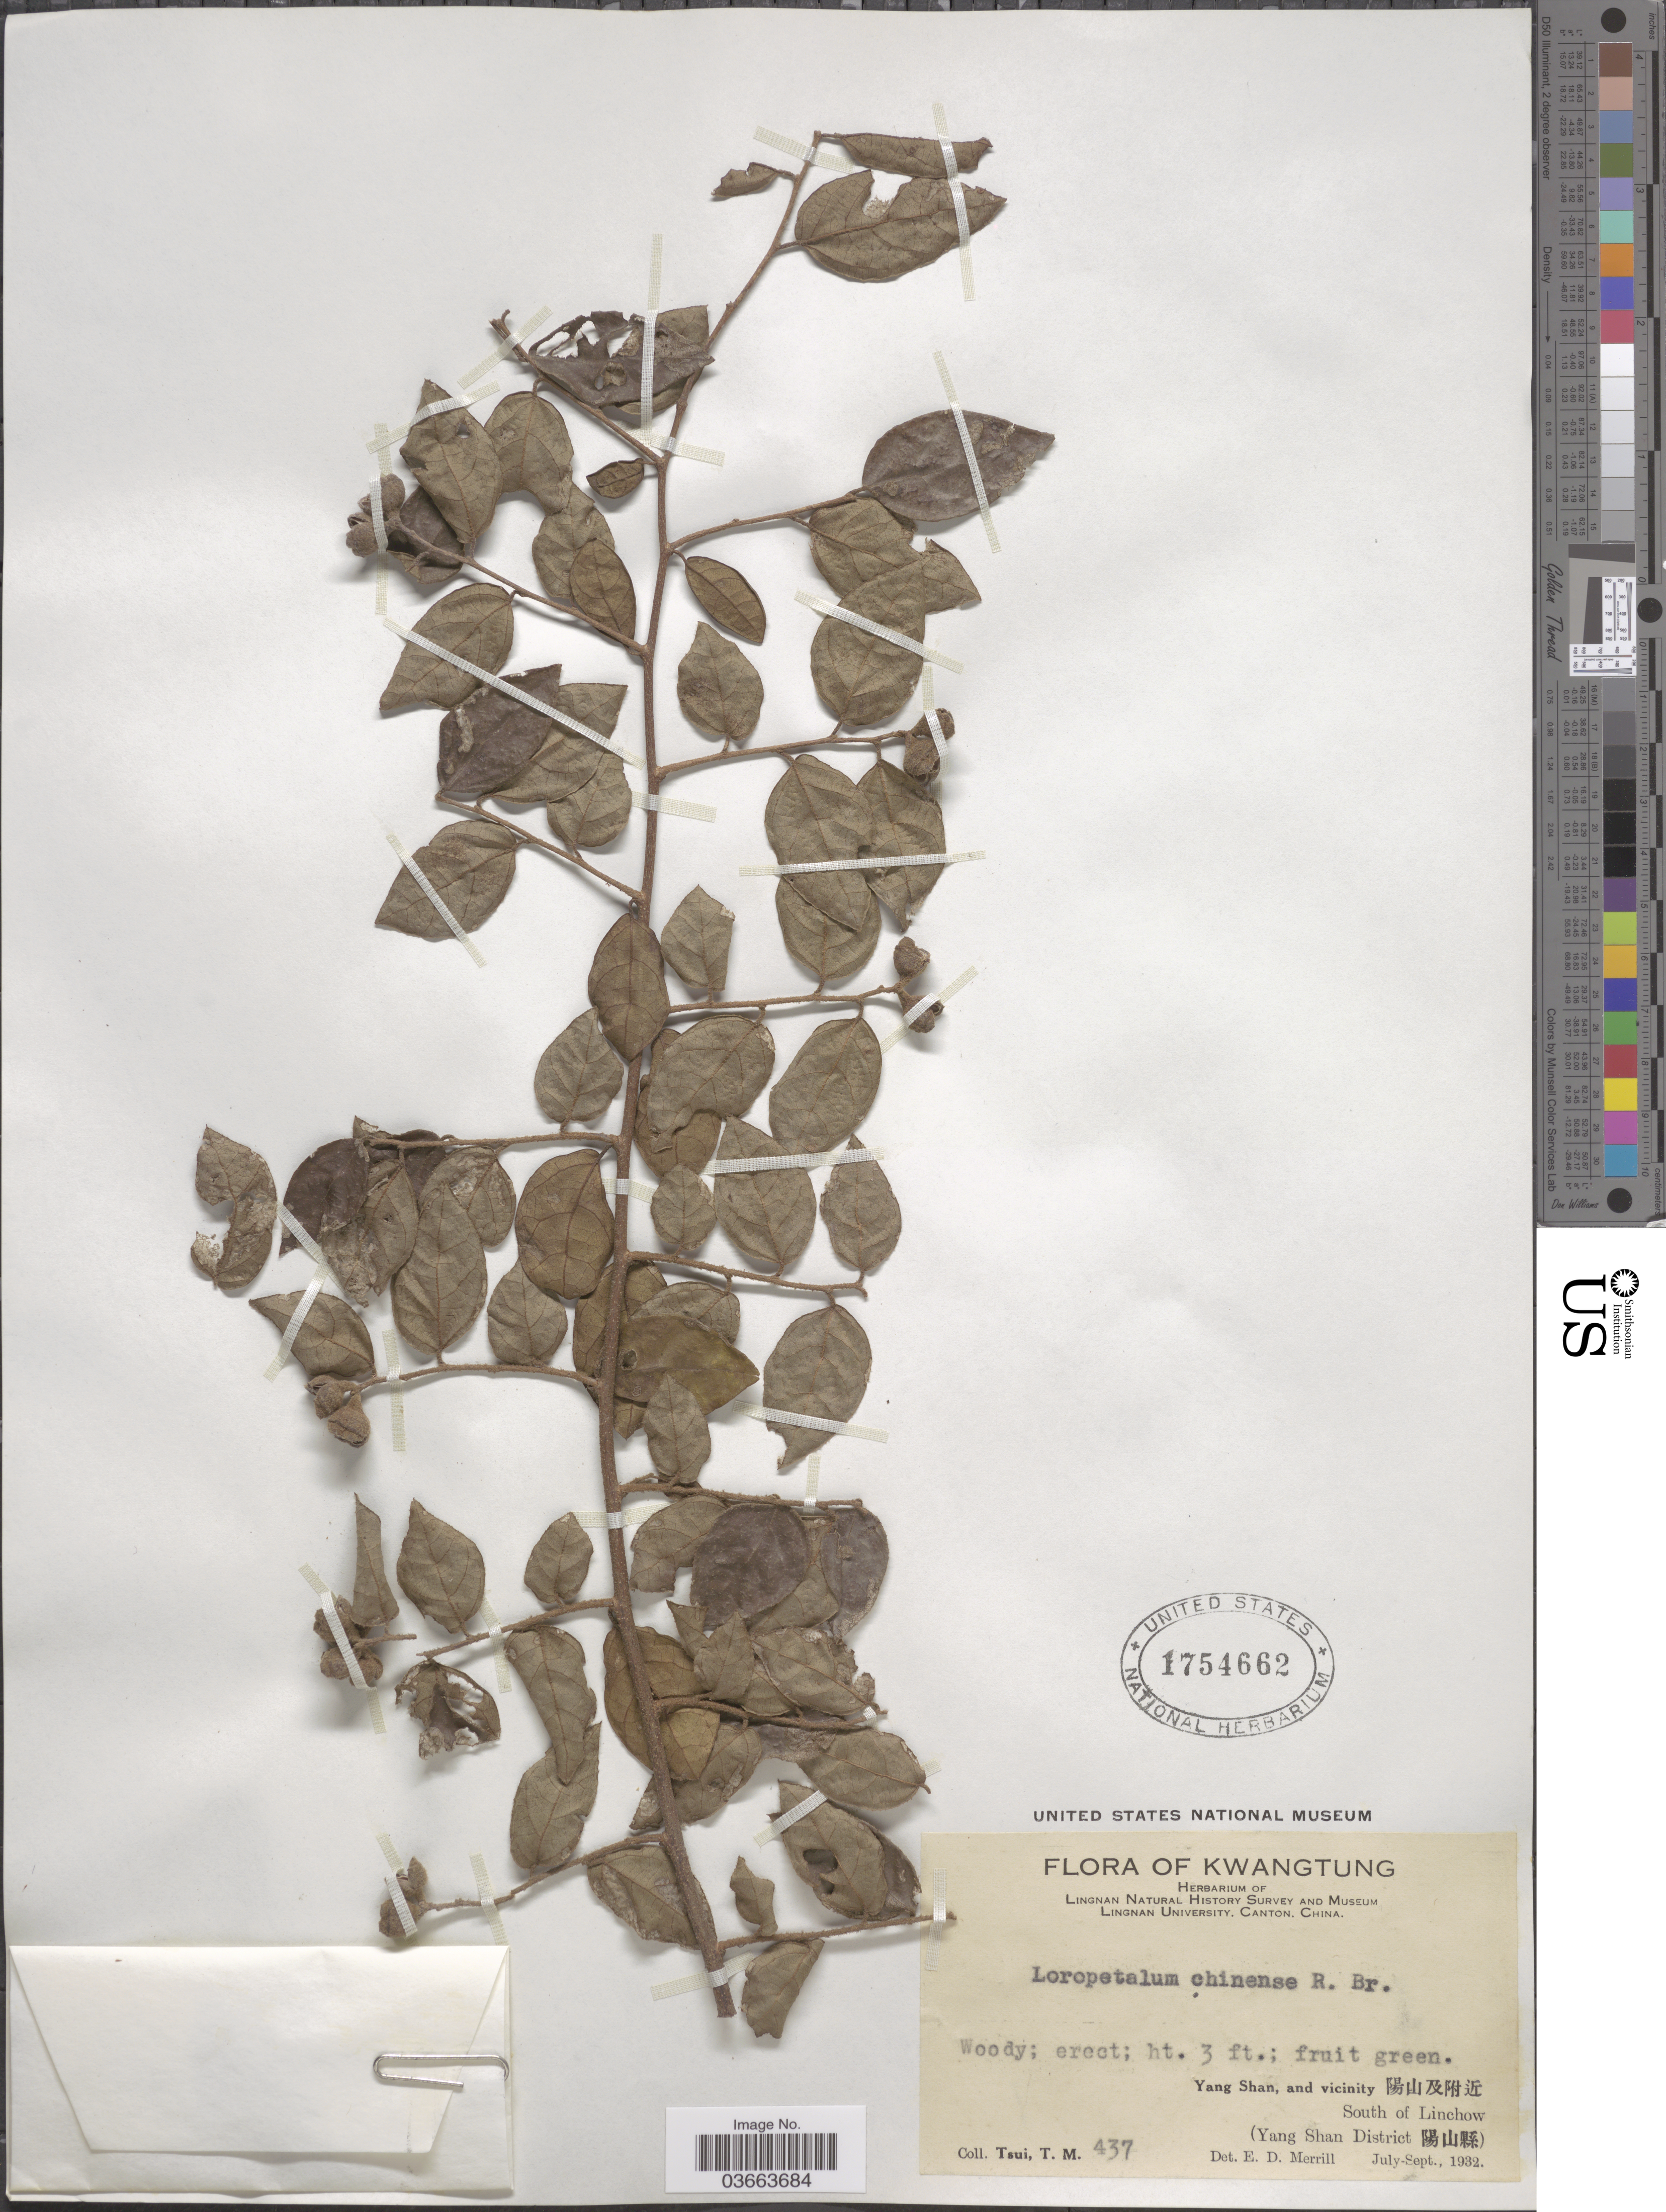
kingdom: Plantae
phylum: Tracheophyta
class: Magnoliopsida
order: Saxifragales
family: Hamamelidaceae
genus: Loropetalum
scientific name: Loropetalum chinense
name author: (R. Br.) Oliv.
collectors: T. Tsui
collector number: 437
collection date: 1932-07/1932-09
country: China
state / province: Guangdong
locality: Kwangtung. Yang Shan, and vicinity X South of Linchow (Yang Shan District X).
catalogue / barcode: US 1754662